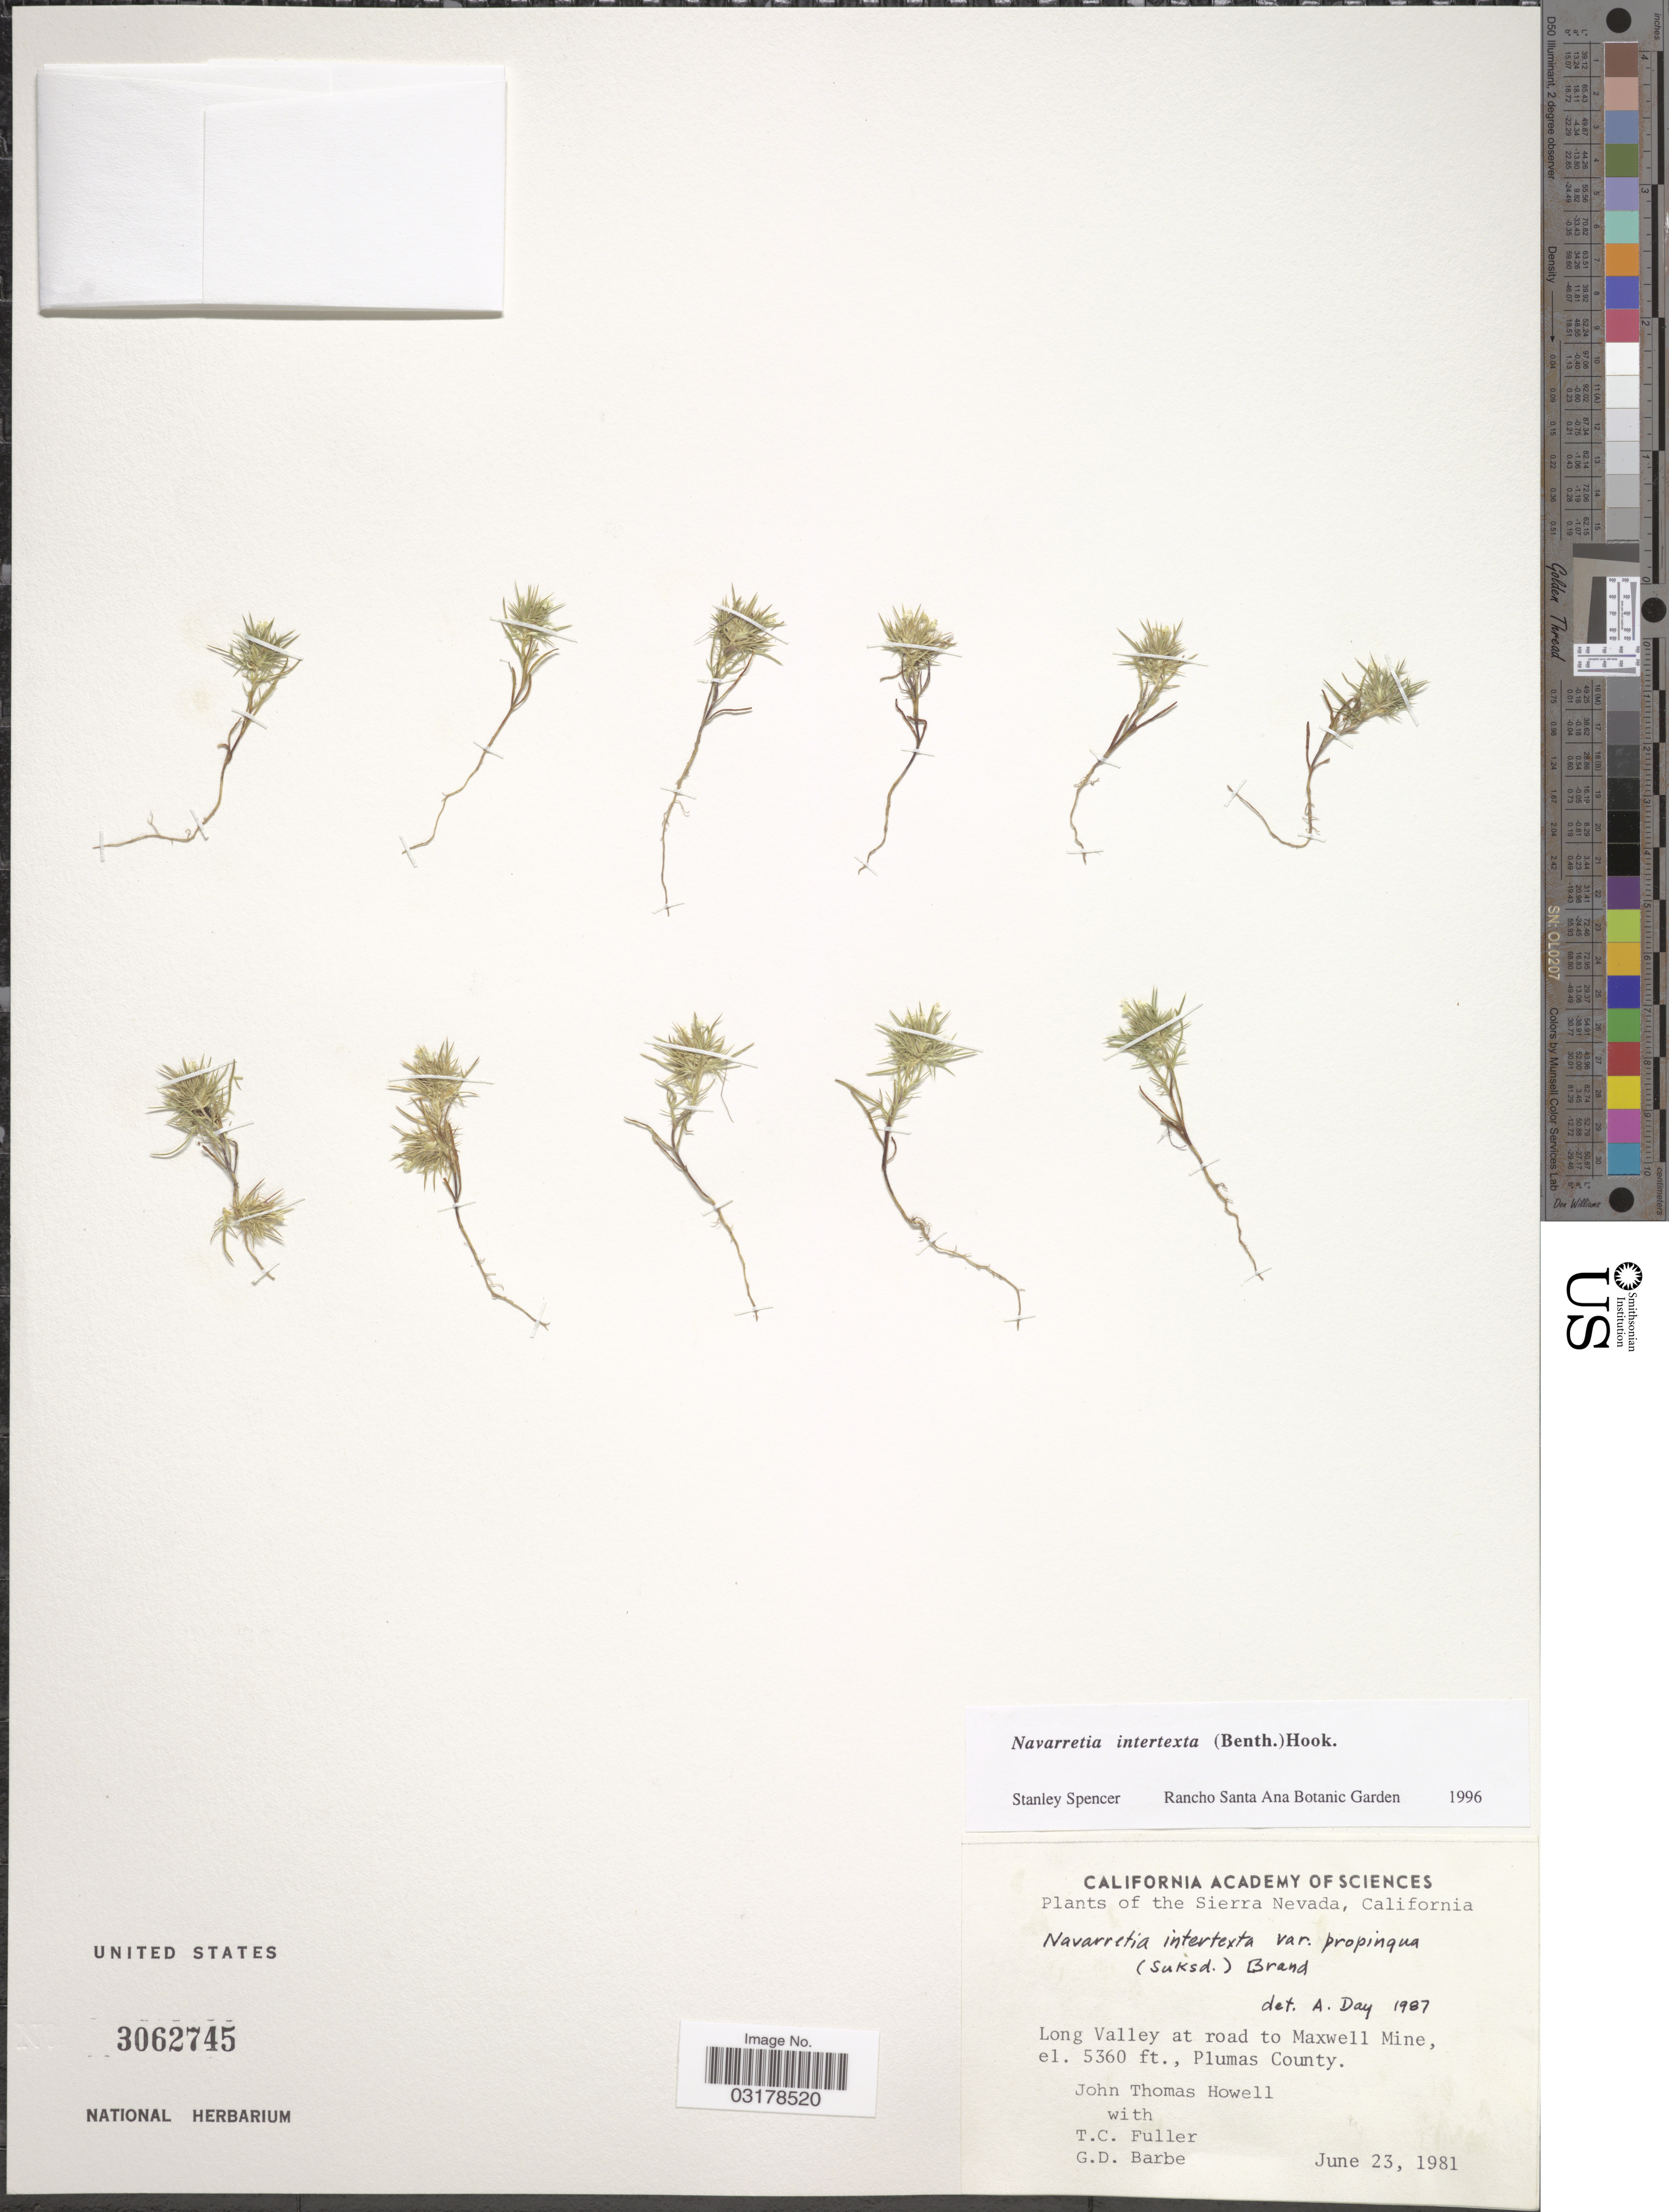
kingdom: Plantae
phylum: Tracheophyta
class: Magnoliopsida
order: Ericales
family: Polemoniaceae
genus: Navarretia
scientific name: Navarretia intertexta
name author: (Benth.) Hook.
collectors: J. T. Howell & T. Fuller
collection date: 1981-06-23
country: United States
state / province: California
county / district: Plumas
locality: The Sierra Nevada. Long Valley at road to Maxwell Mine, Plumas County.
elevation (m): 1634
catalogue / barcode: US 3062745